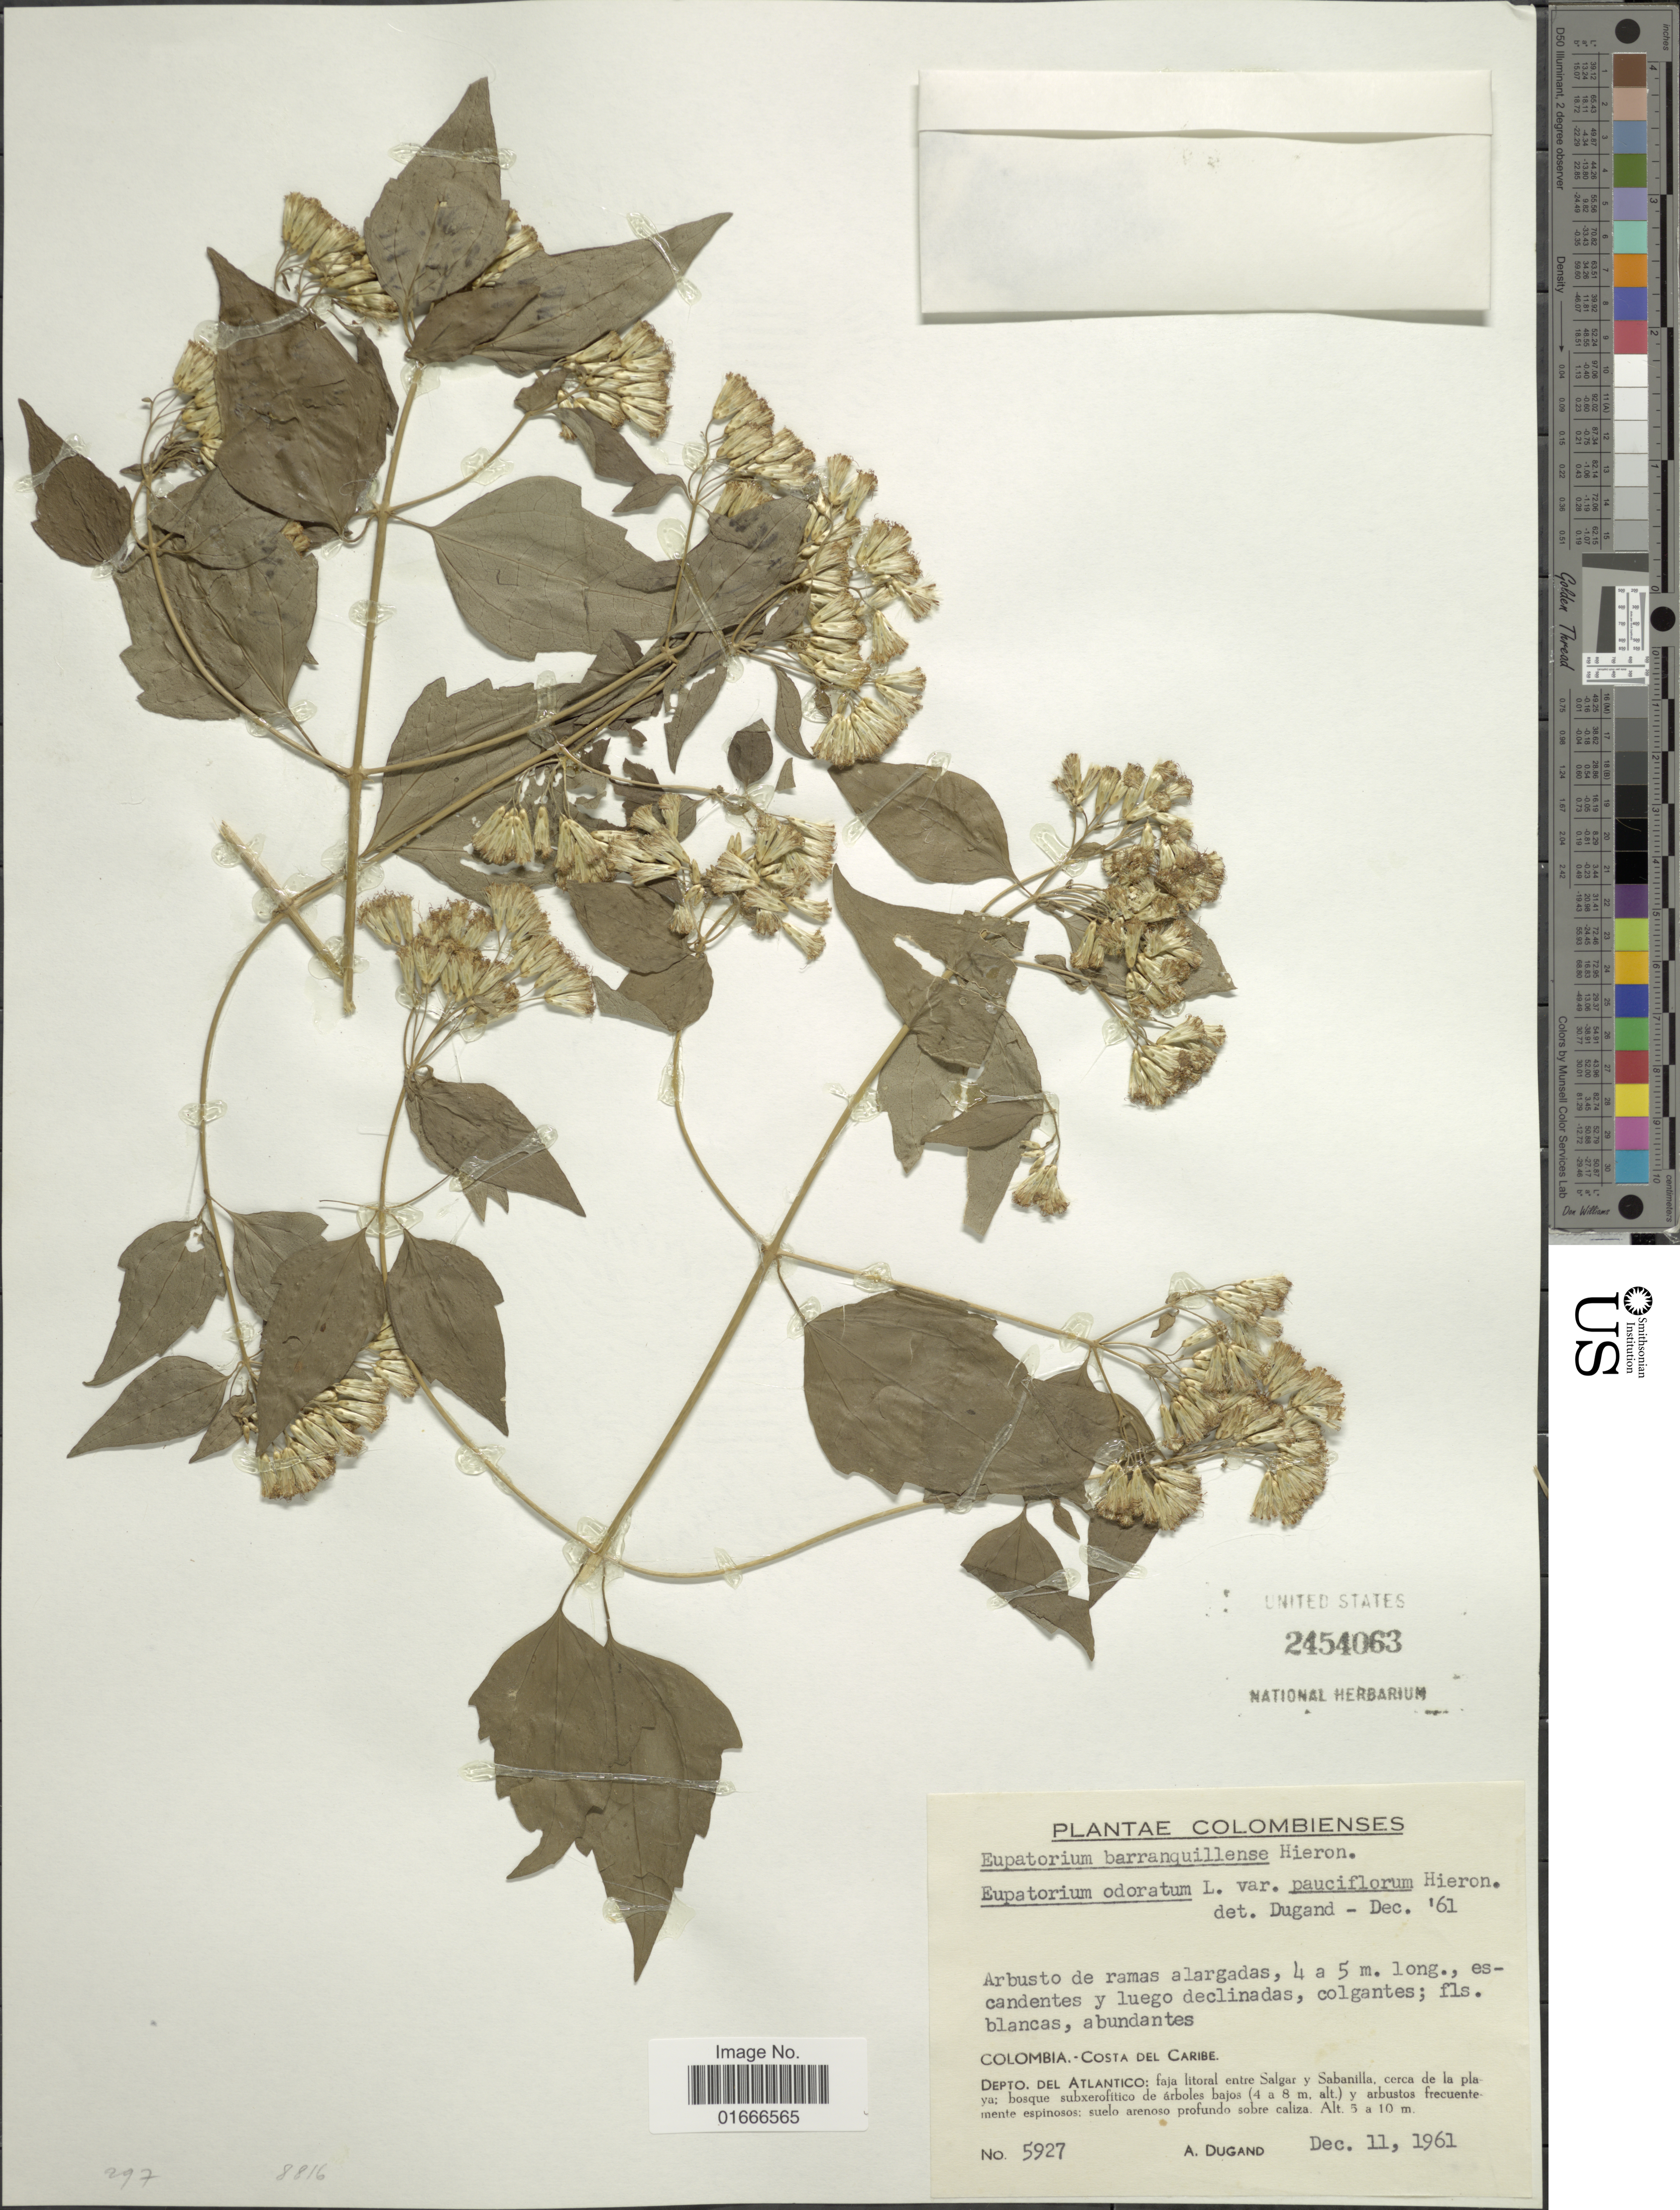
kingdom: Plantae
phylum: Tracheophyta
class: Magnoliopsida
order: Asterales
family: Asteraceae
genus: Chromolaena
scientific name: Chromolaena barranquillensis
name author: (Hieron.) R.M. King & H. Rob.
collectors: A. Dugand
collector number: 5927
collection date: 1961-12-11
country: Colombia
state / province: Atlántico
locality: Costa del Caribe, faja litoral entre Salgar y Sabanilla, cerca de la playa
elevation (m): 5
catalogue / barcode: US 2454063